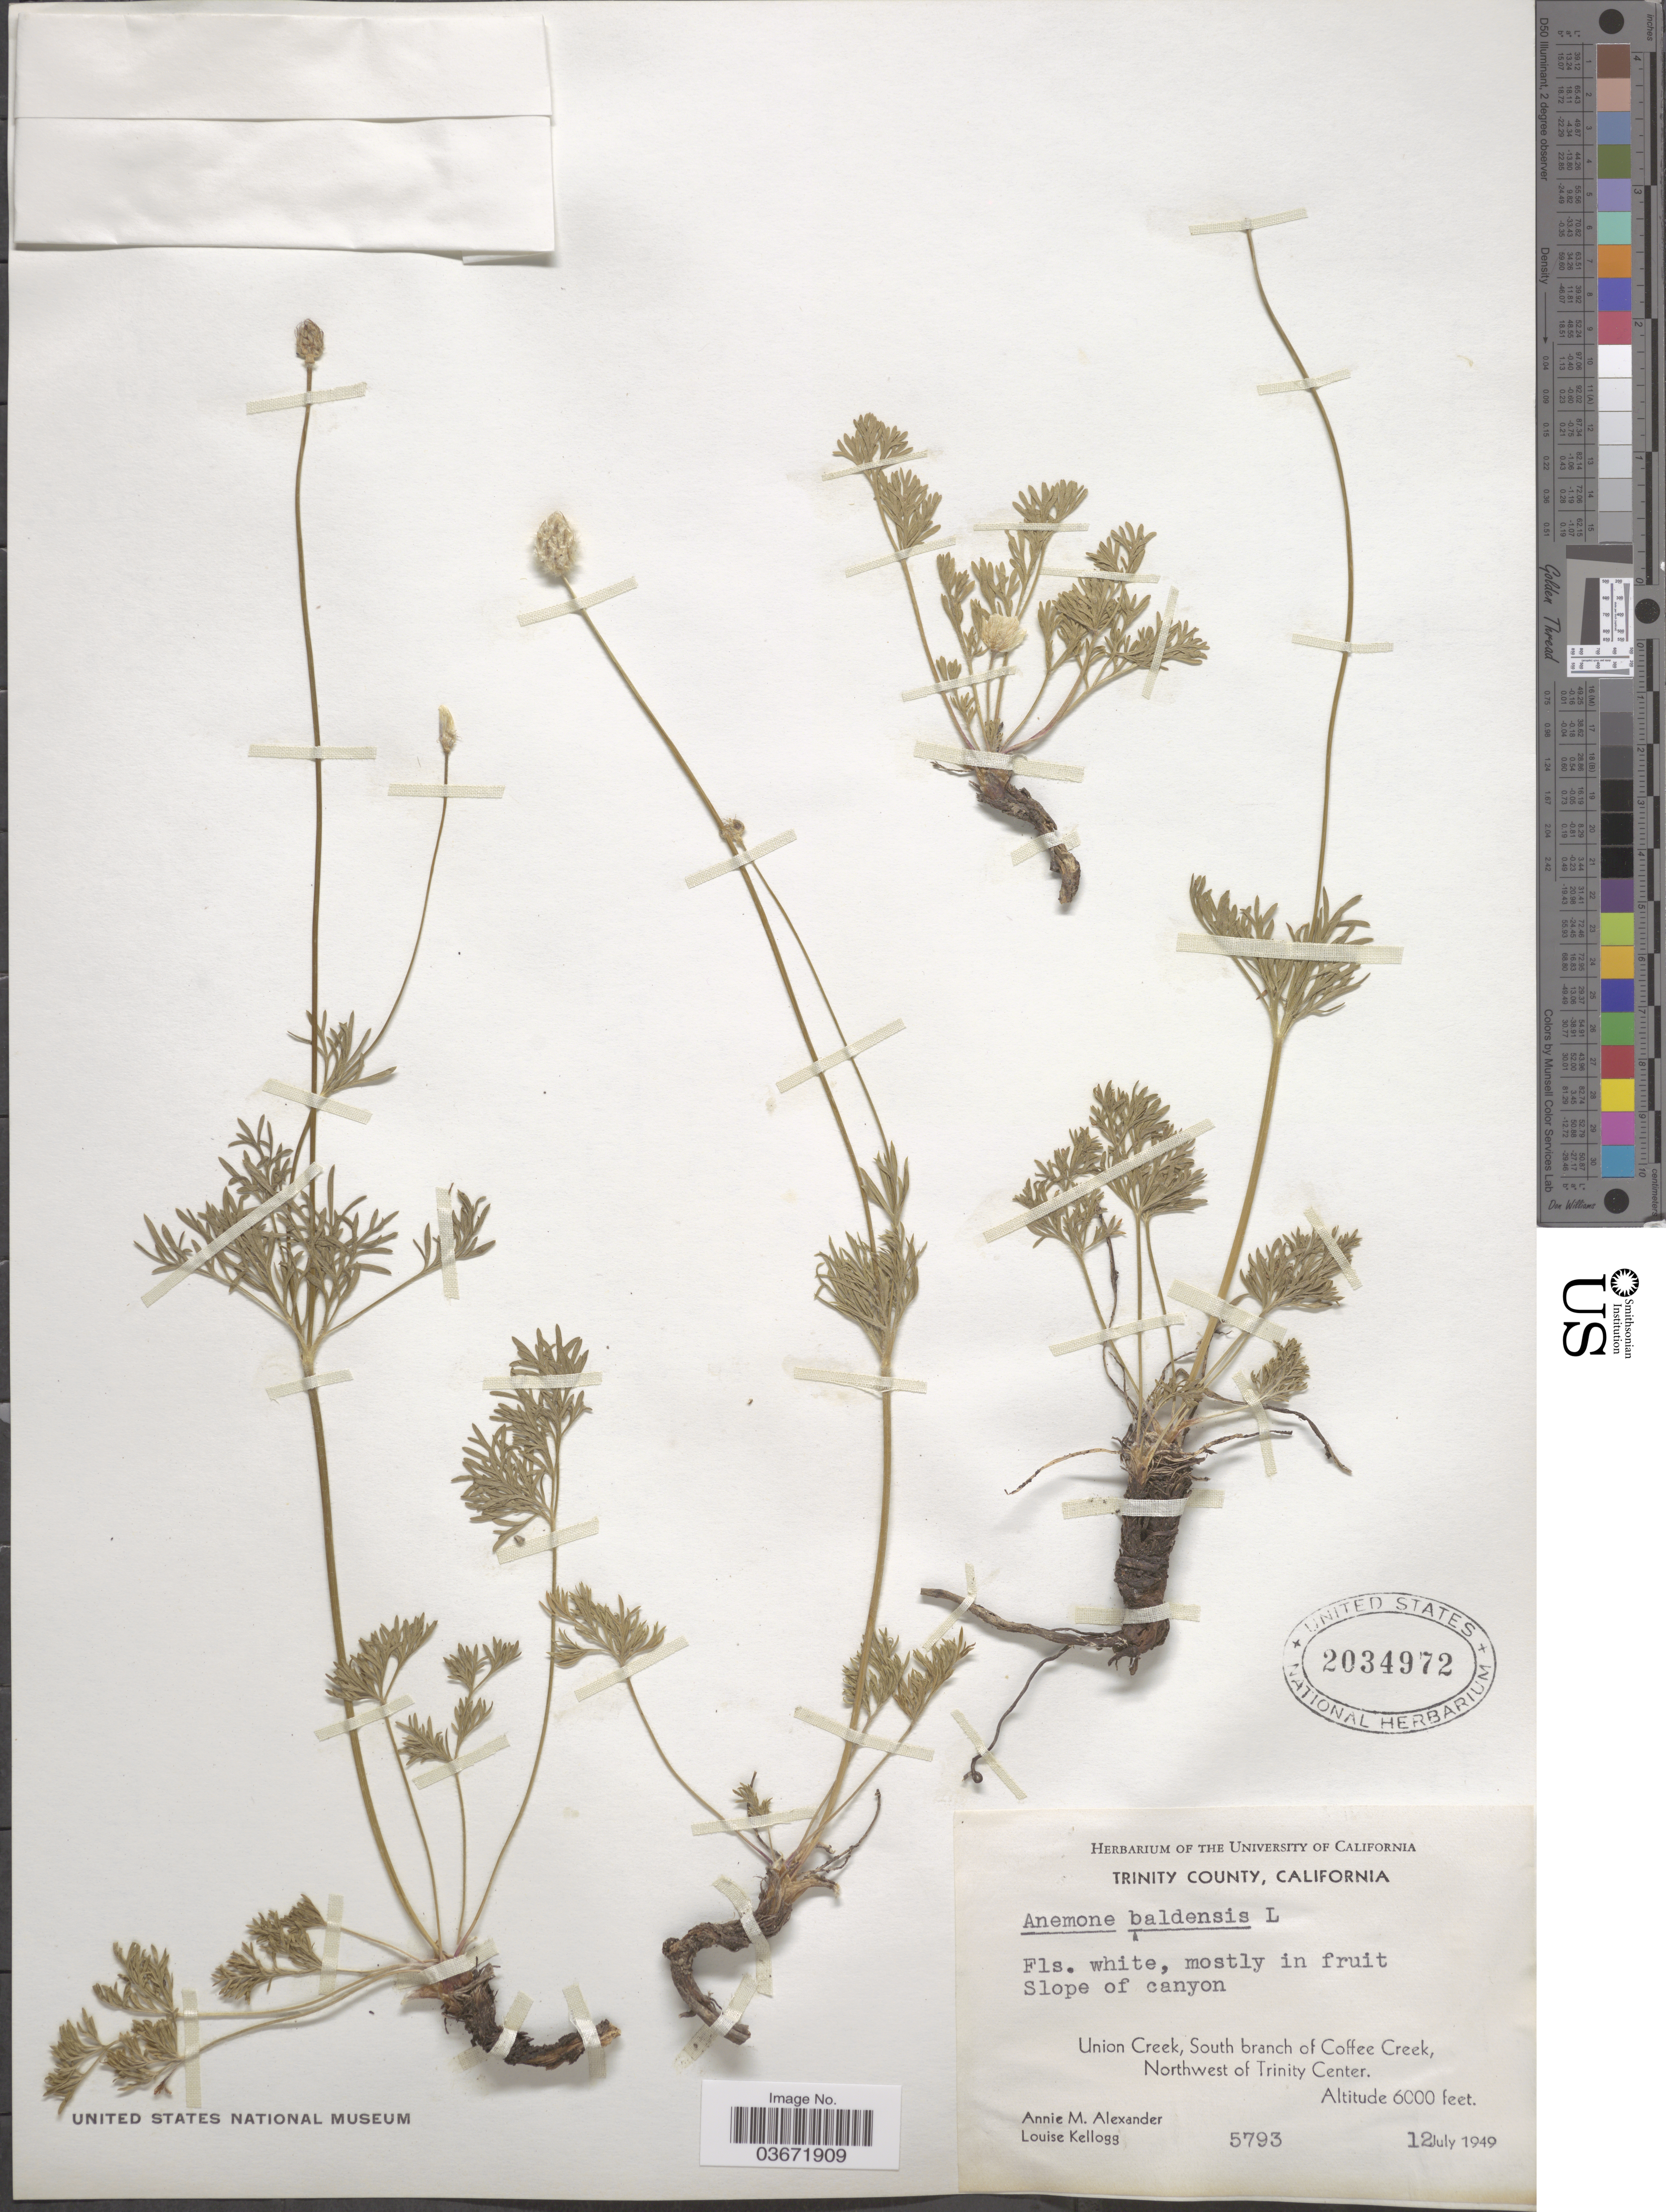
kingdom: Plantae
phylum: Tracheophyta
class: Magnoliopsida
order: Ranunculales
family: Ranunculaceae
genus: Anemone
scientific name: Anemone drummondii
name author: S. Watson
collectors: A. M. Alexander & L. Kellogg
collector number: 5793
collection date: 1949-07-12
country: United States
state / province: California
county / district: Trinity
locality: Trinity County. Union Creek, South branch of Coffee Creek, Northwest of Trinity Center.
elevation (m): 1829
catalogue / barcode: US 2034972